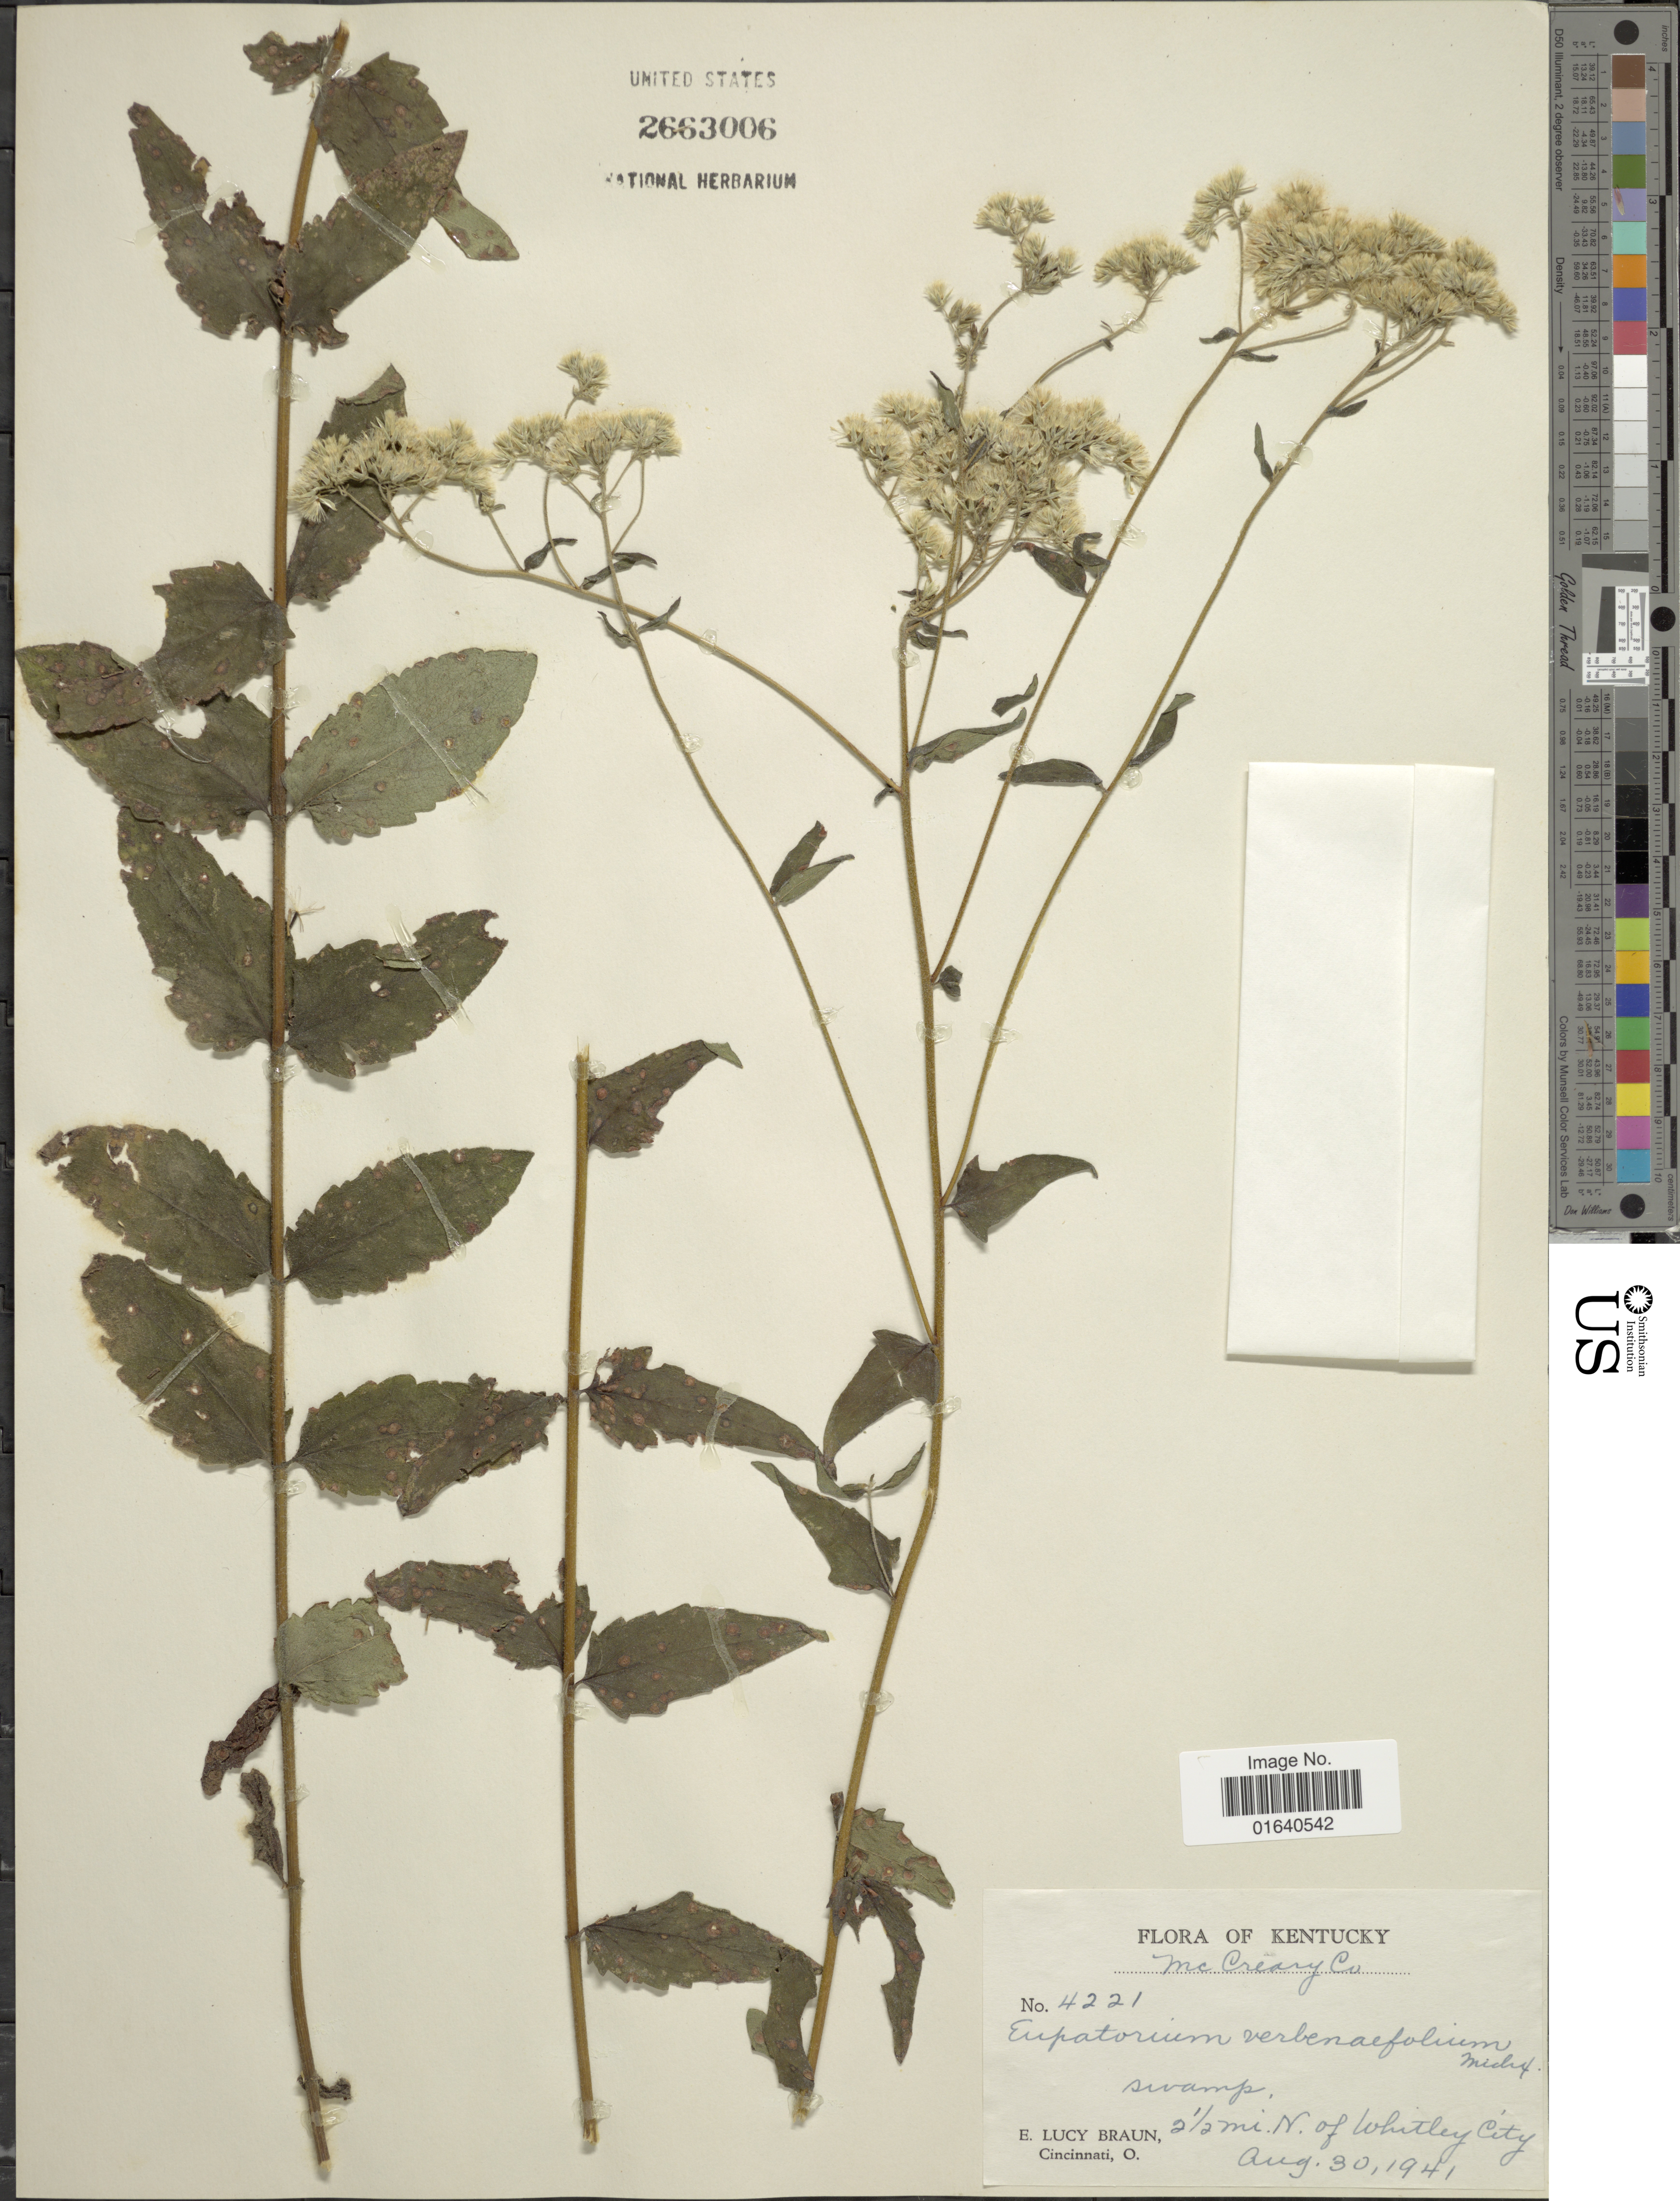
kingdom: Plantae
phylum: Tracheophyta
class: Magnoliopsida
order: Asterales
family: Asteraceae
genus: Eupatorium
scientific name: Eupatorium verbenaefolium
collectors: E. L. Braun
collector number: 4221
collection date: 1941-08-30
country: United States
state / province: Kentucky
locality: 2½ mi. N. of Whitley City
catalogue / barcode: US 2663006